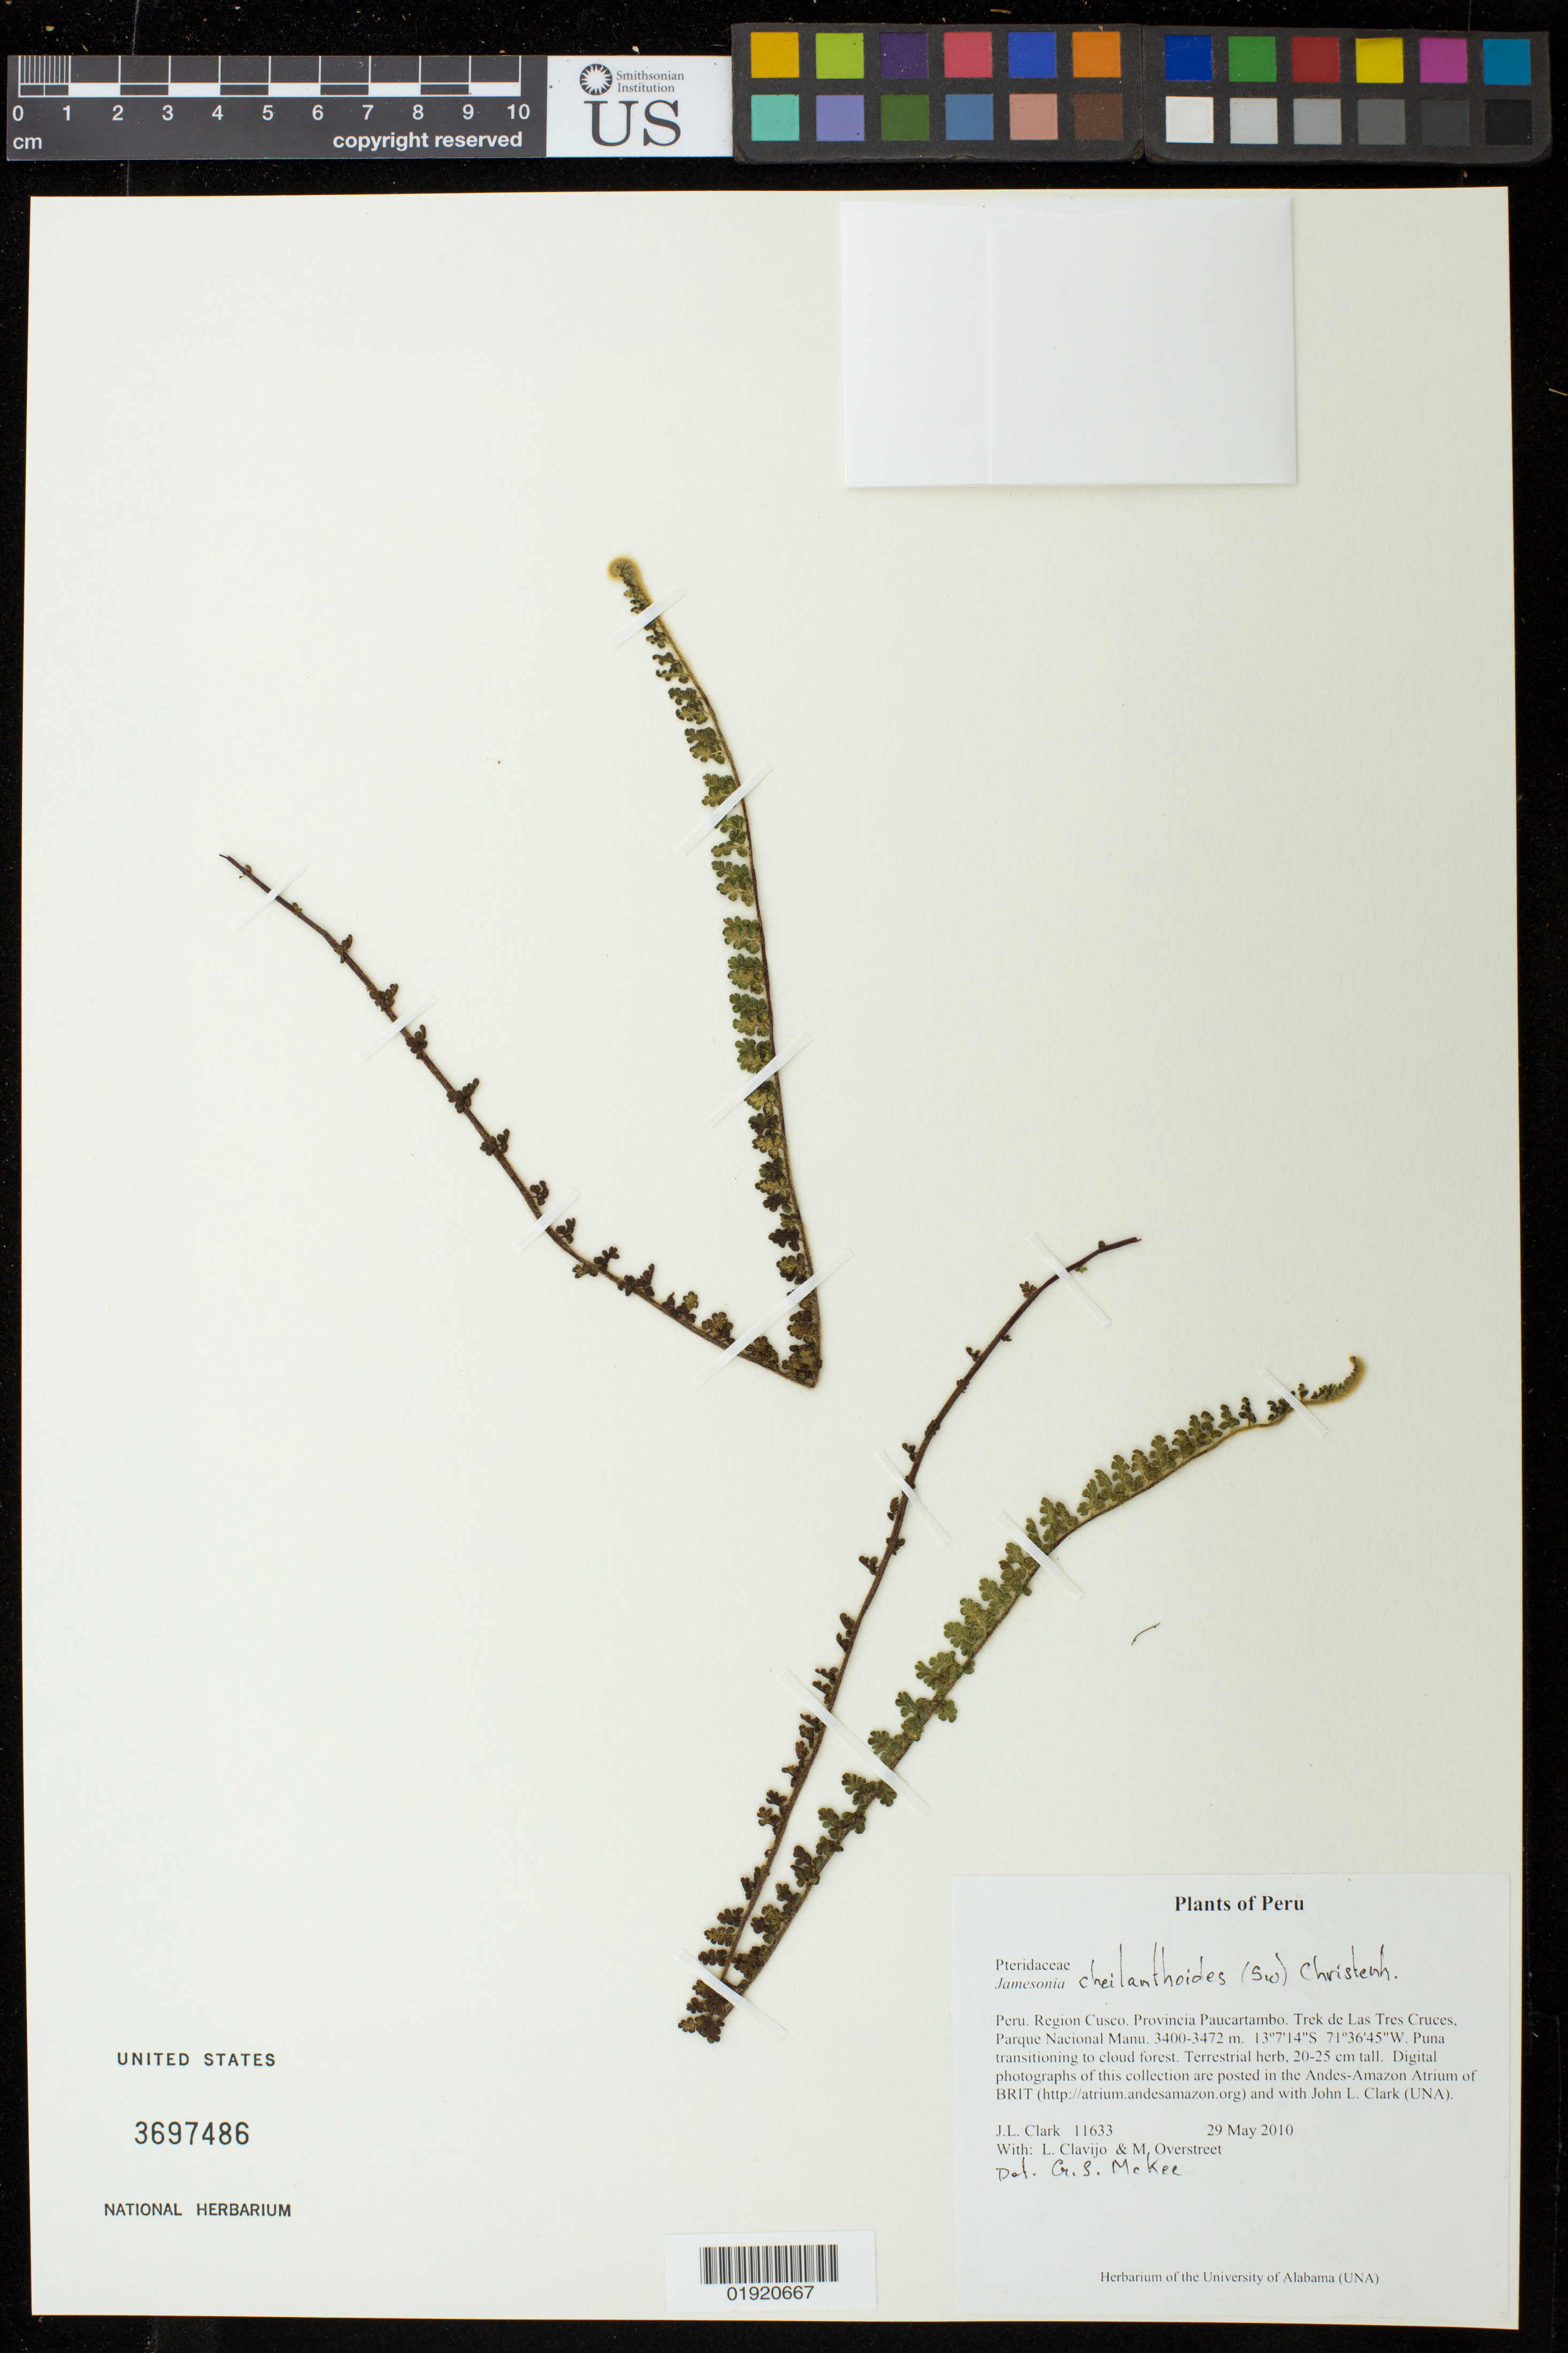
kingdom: Plantae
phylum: Tracheophyta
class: Polypodiopsida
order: Polypodiales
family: Pteridaceae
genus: Jamesonia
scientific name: Jamesonia cheilanthoides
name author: (Sw.) Christenh.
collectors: J. L. Clark, L. Clavijo & M. Overstreet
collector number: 11633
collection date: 2010-05-29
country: Peru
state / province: Cusco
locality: Peru. Region Cusco. Provincia Paucartambo. Trek de Las Tres Cruces. Parque Nacional Manu.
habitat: Puna transitioning to cloud forest.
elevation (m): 3400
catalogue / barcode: US 3697486